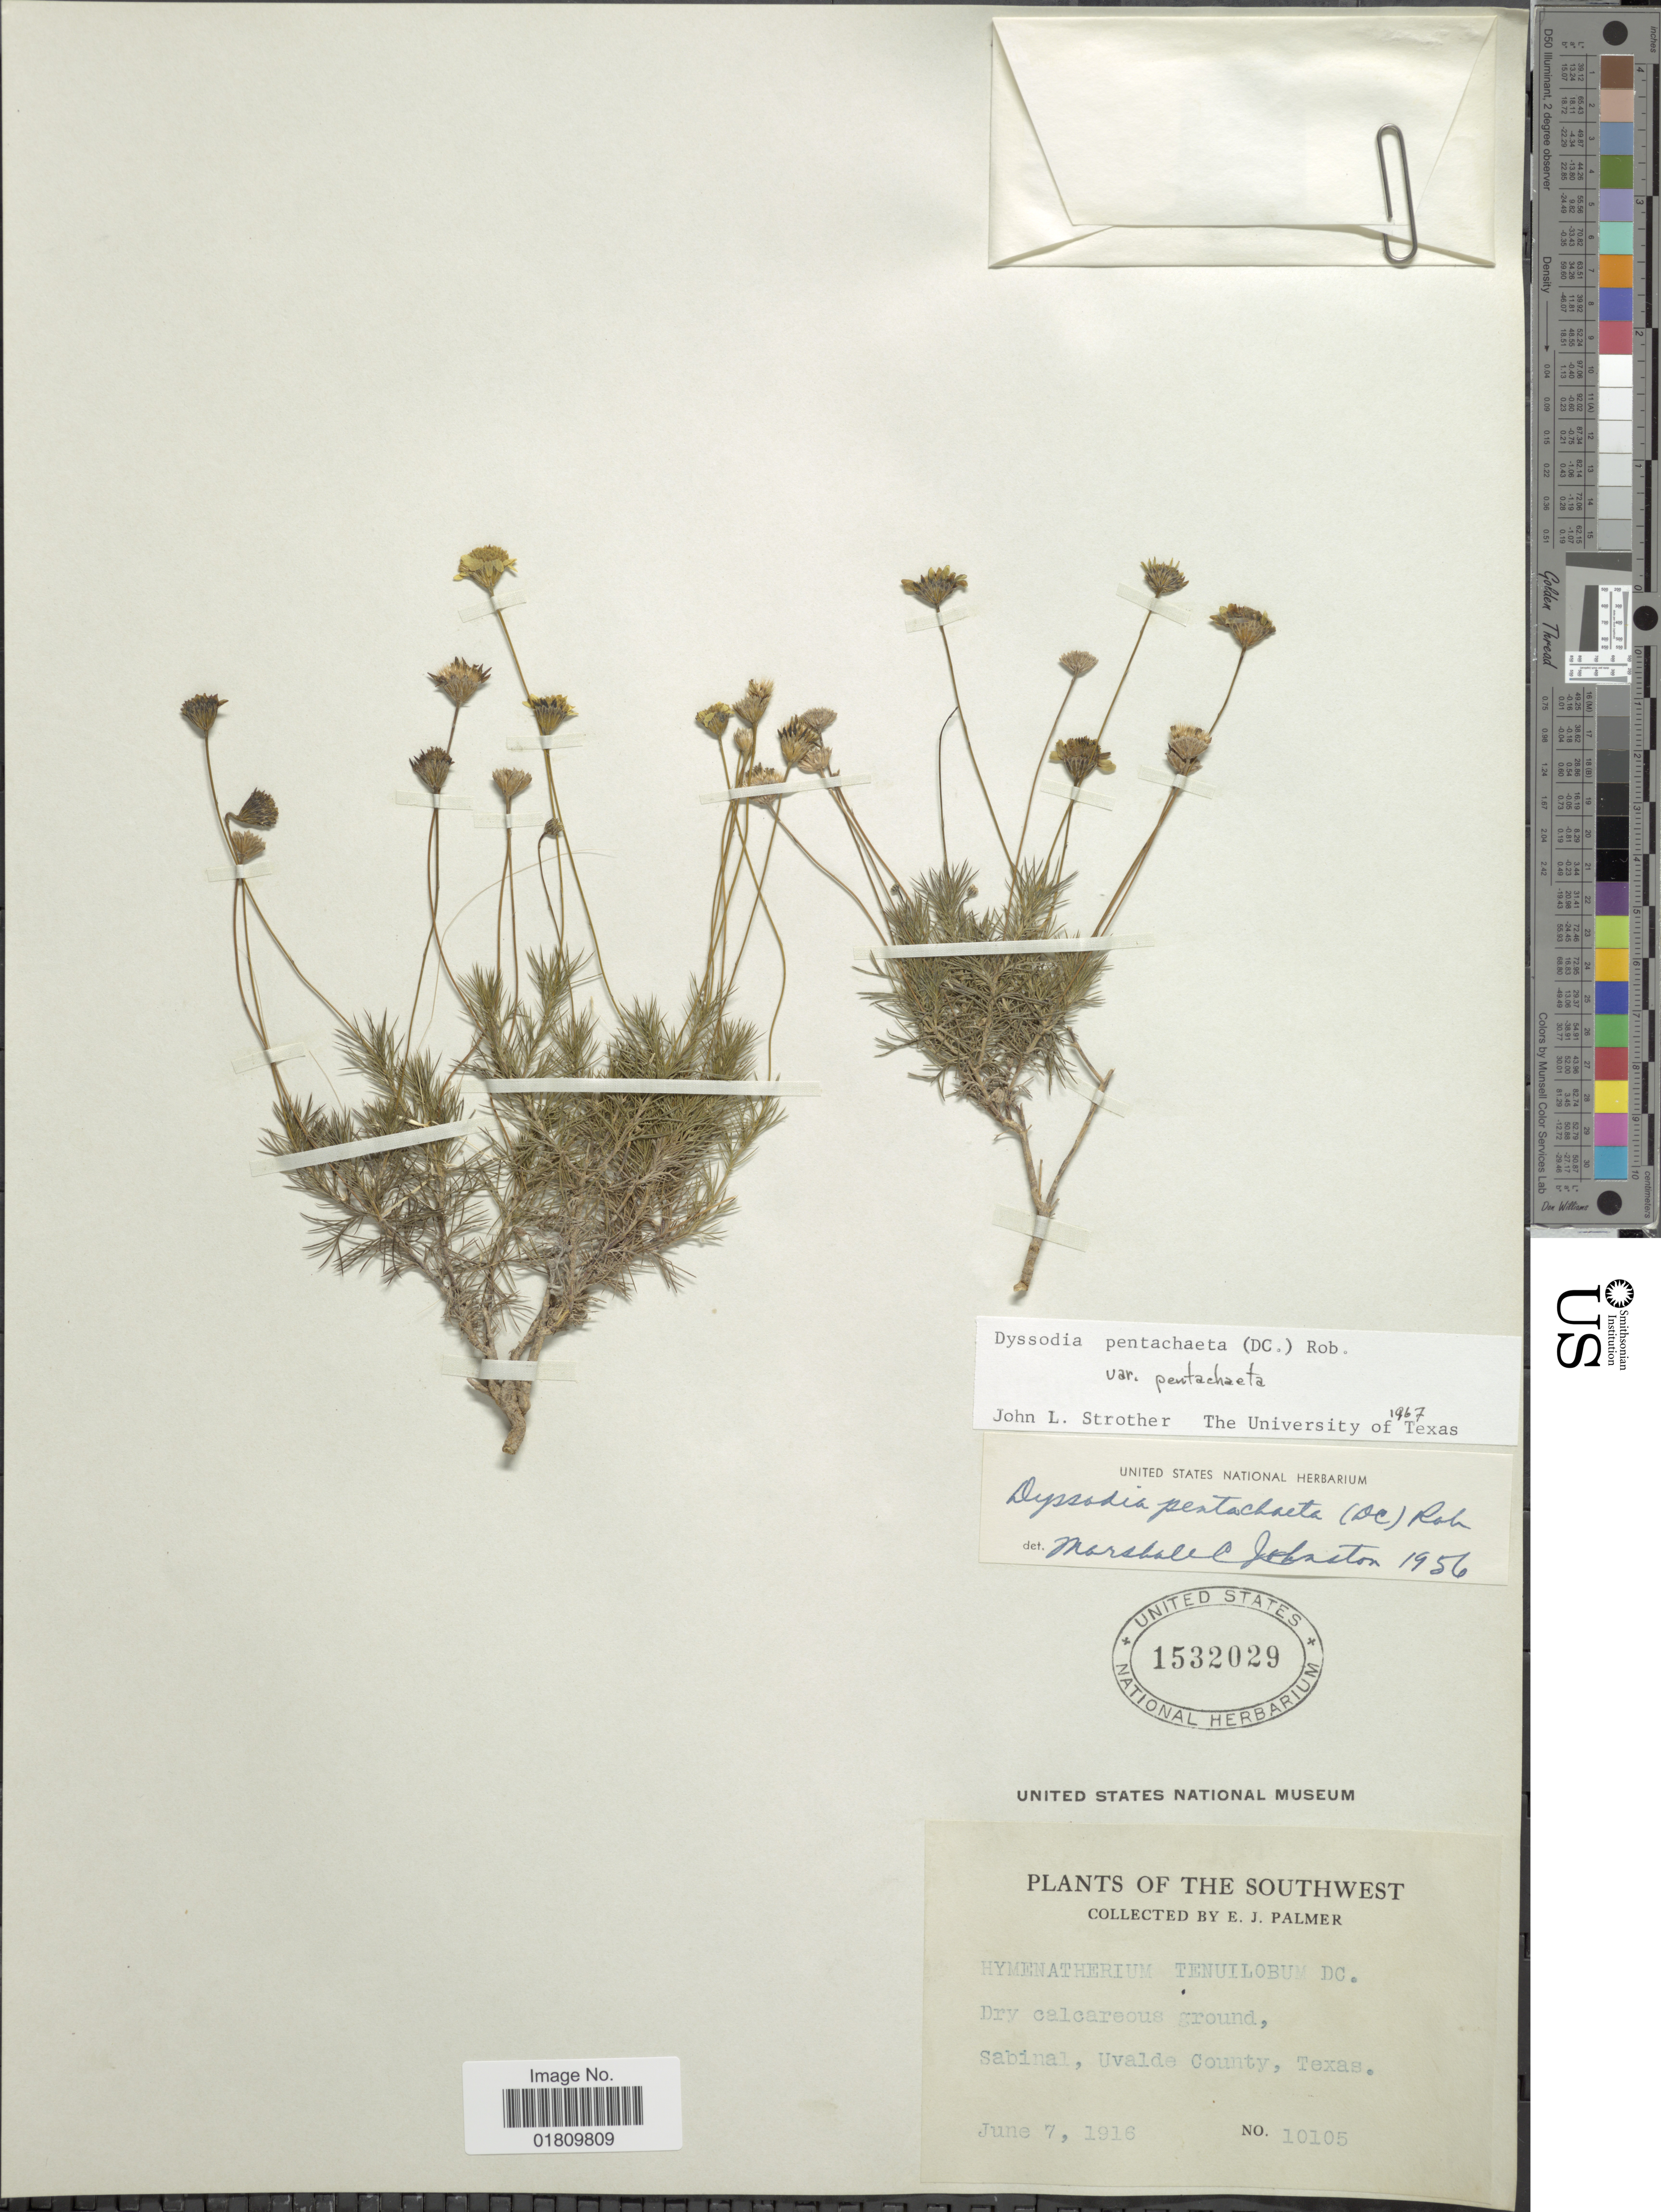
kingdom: Plantae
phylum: Tracheophyta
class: Magnoliopsida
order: Asterales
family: Asteraceae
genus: Thymophylla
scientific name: Thymophylla pentachaeta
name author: (DC.) Small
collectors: E. J. Palmer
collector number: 10105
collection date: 1916-06-07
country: United States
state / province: Texas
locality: Southwest, Sabinal, Uvalde County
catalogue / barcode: US 1532029